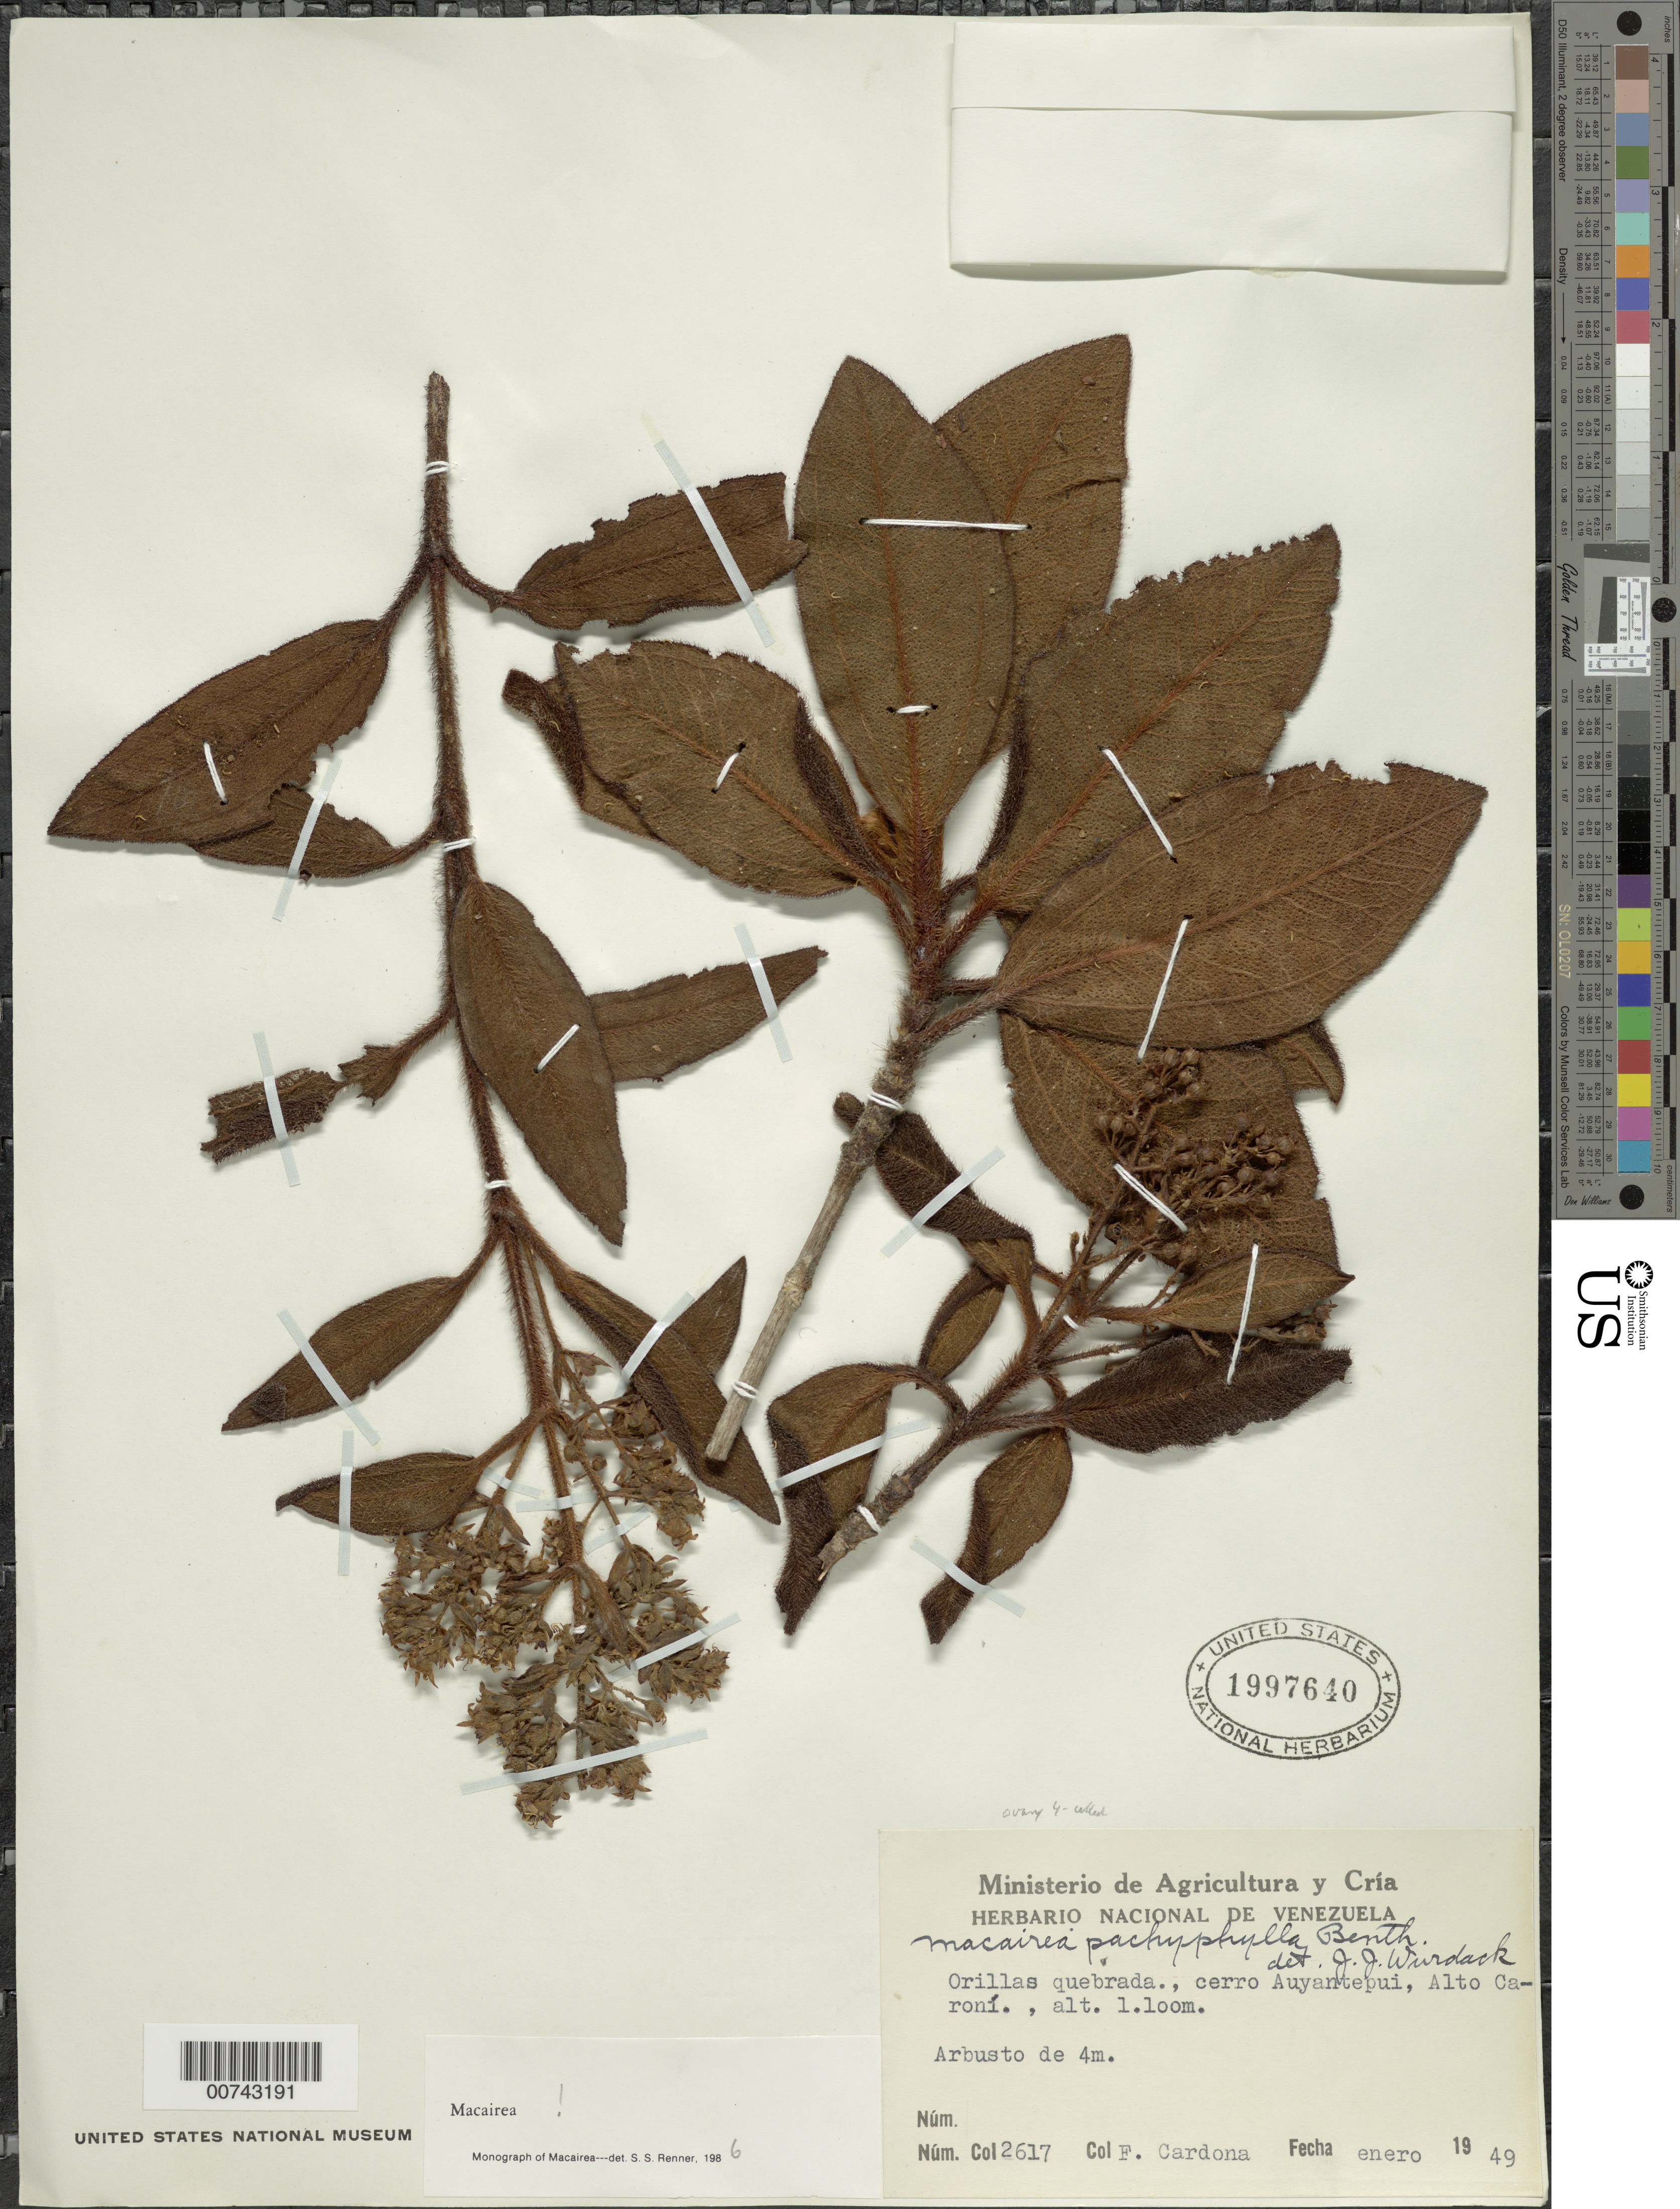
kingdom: Plantae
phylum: Tracheophyta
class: Magnoliopsida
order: Myrtales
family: Melastomataceae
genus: Macairea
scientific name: Macairea pachyphylla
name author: Benth.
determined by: Wurdack, John J., (US), US (UNITED STATES)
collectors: F. Cardona Puig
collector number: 2617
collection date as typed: Jan-49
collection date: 1949-01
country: Venezuela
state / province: Bolívar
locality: Cerro Auyantepuí, Alto Río Caroní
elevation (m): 1100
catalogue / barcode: US 1997640